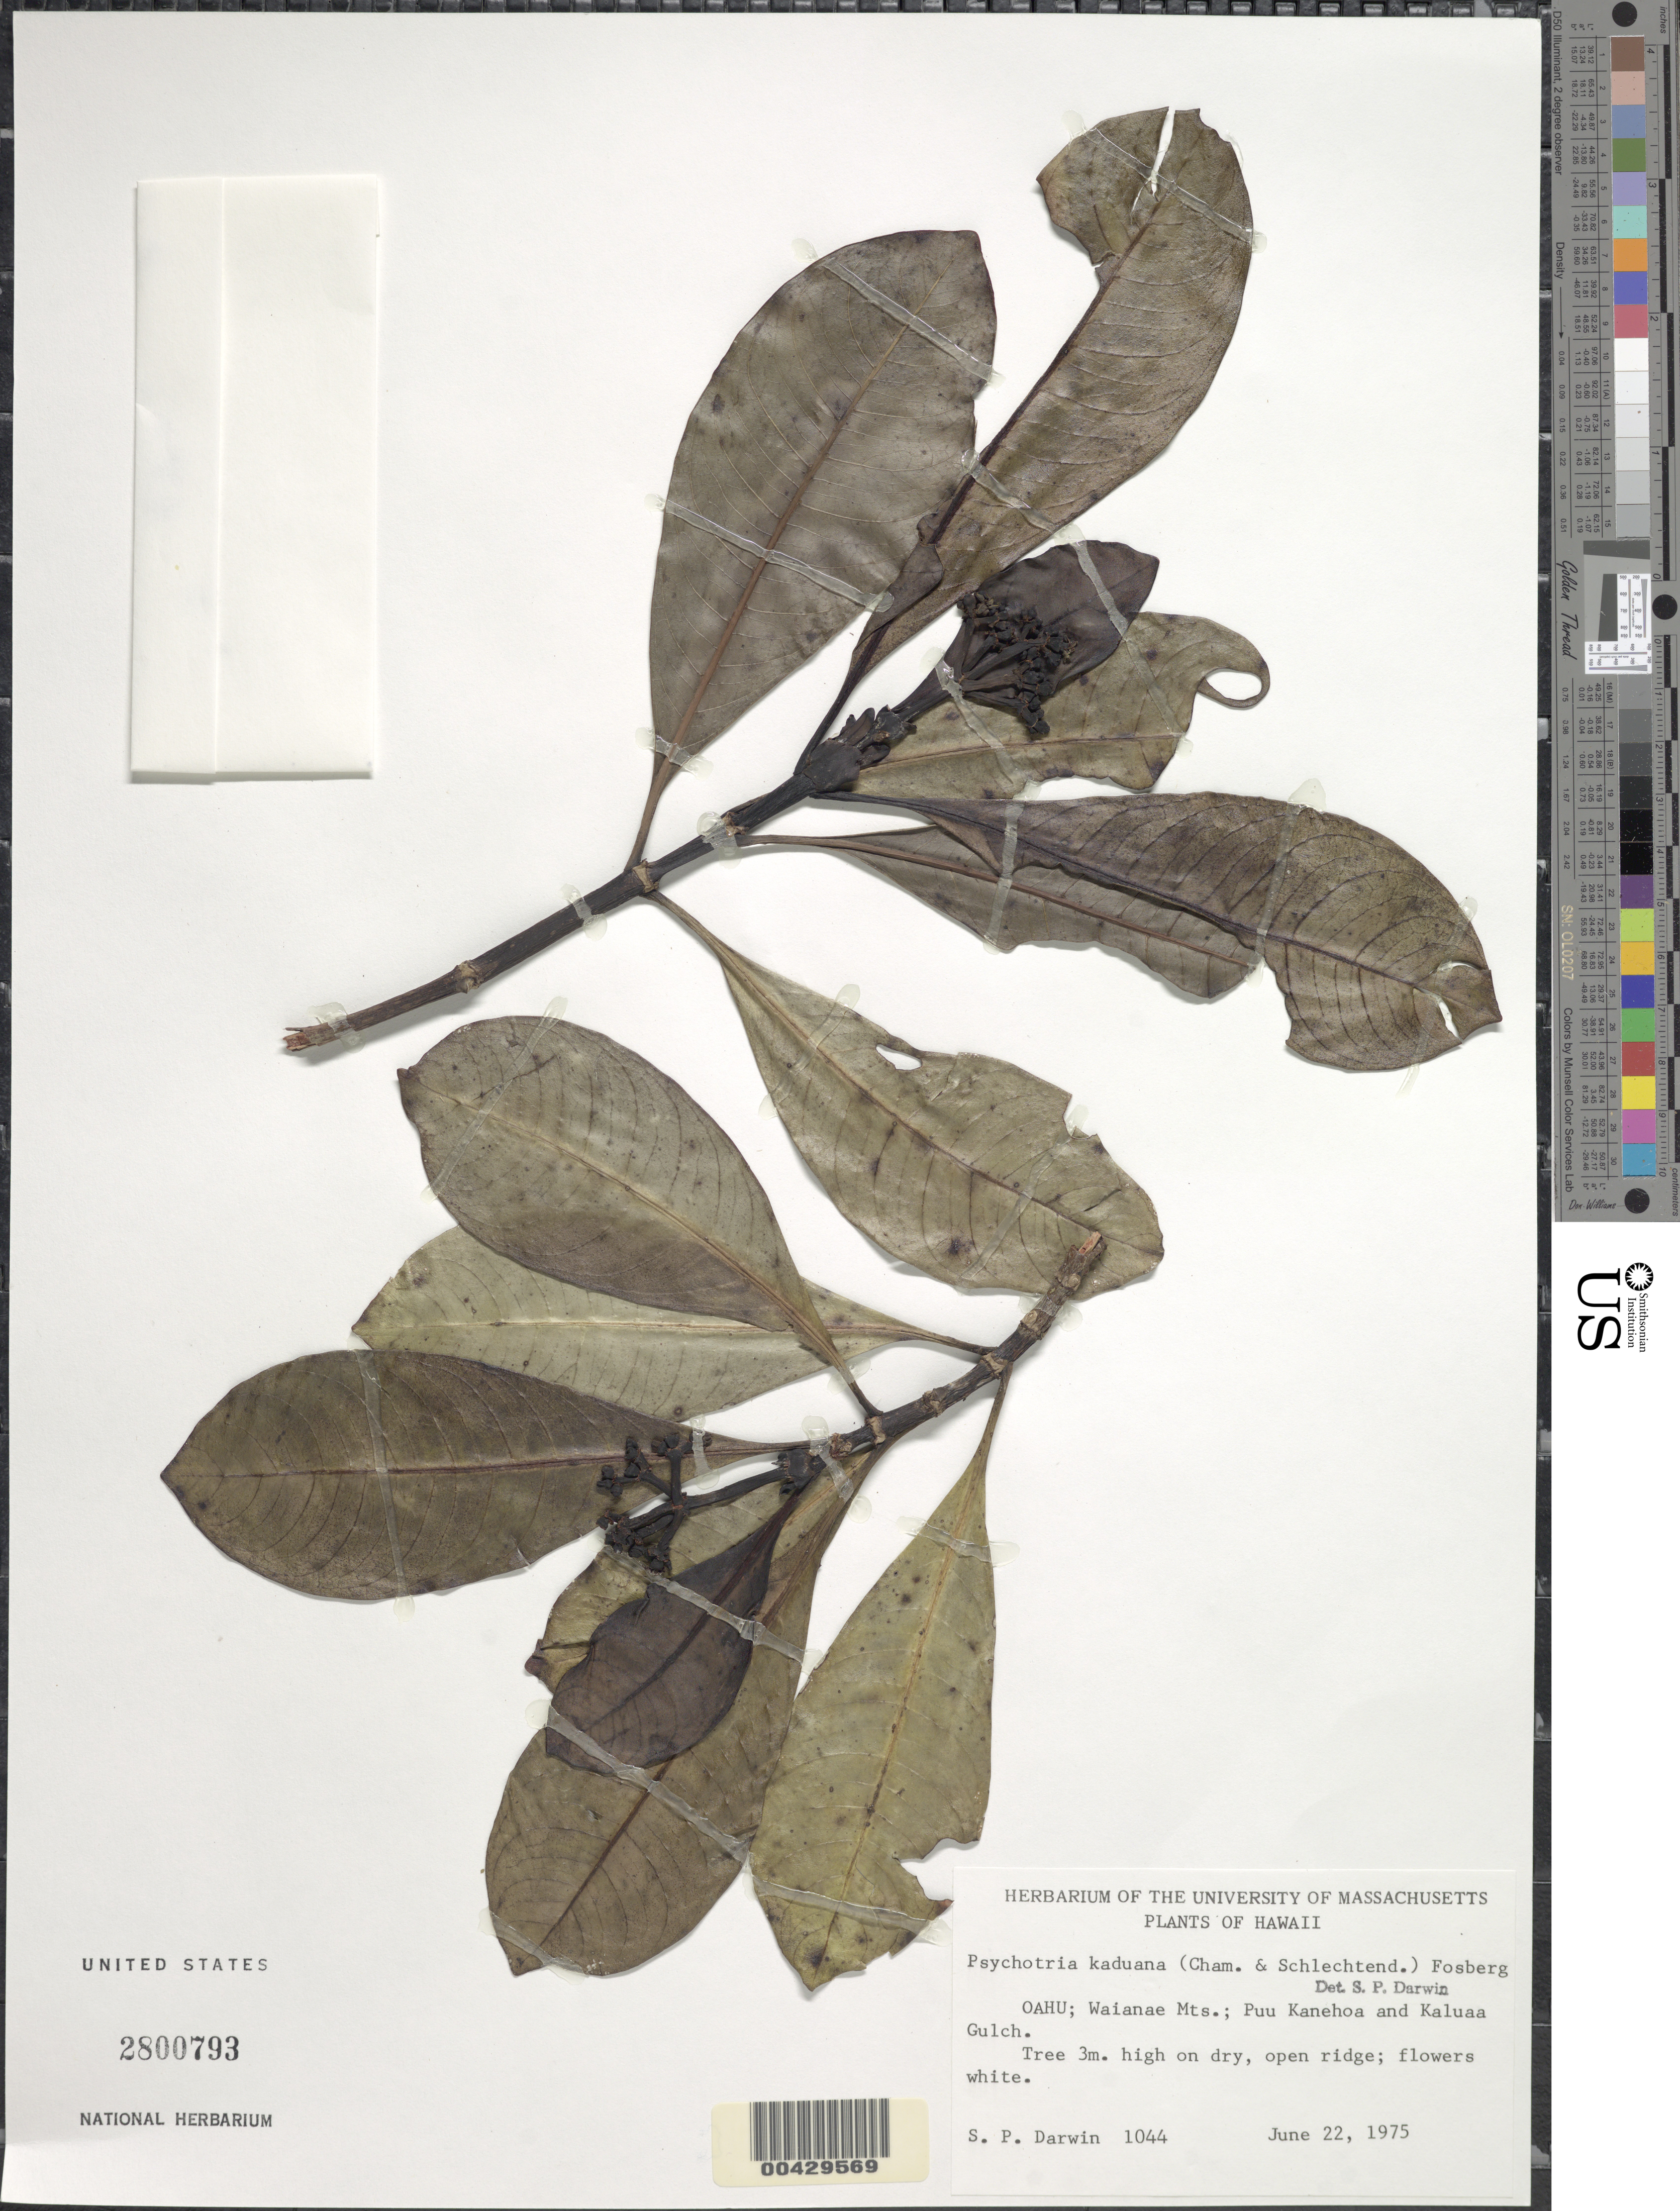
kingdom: Plantae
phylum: Tracheophyta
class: Magnoliopsida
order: Gentianales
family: Rubiaceae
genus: Psychotria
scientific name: Psychotria kaduana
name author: (Cham. & Schltdl.) Fosberg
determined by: Darwin, S. P.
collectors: S. P. Darwin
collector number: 1044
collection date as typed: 22 Jun 1975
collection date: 1975-06-22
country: United States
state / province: Hawaii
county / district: Honolulu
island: Oahu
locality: Waianae Mts.; Puu Kanehoa and Kaluaa Gulch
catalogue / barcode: US 2800793